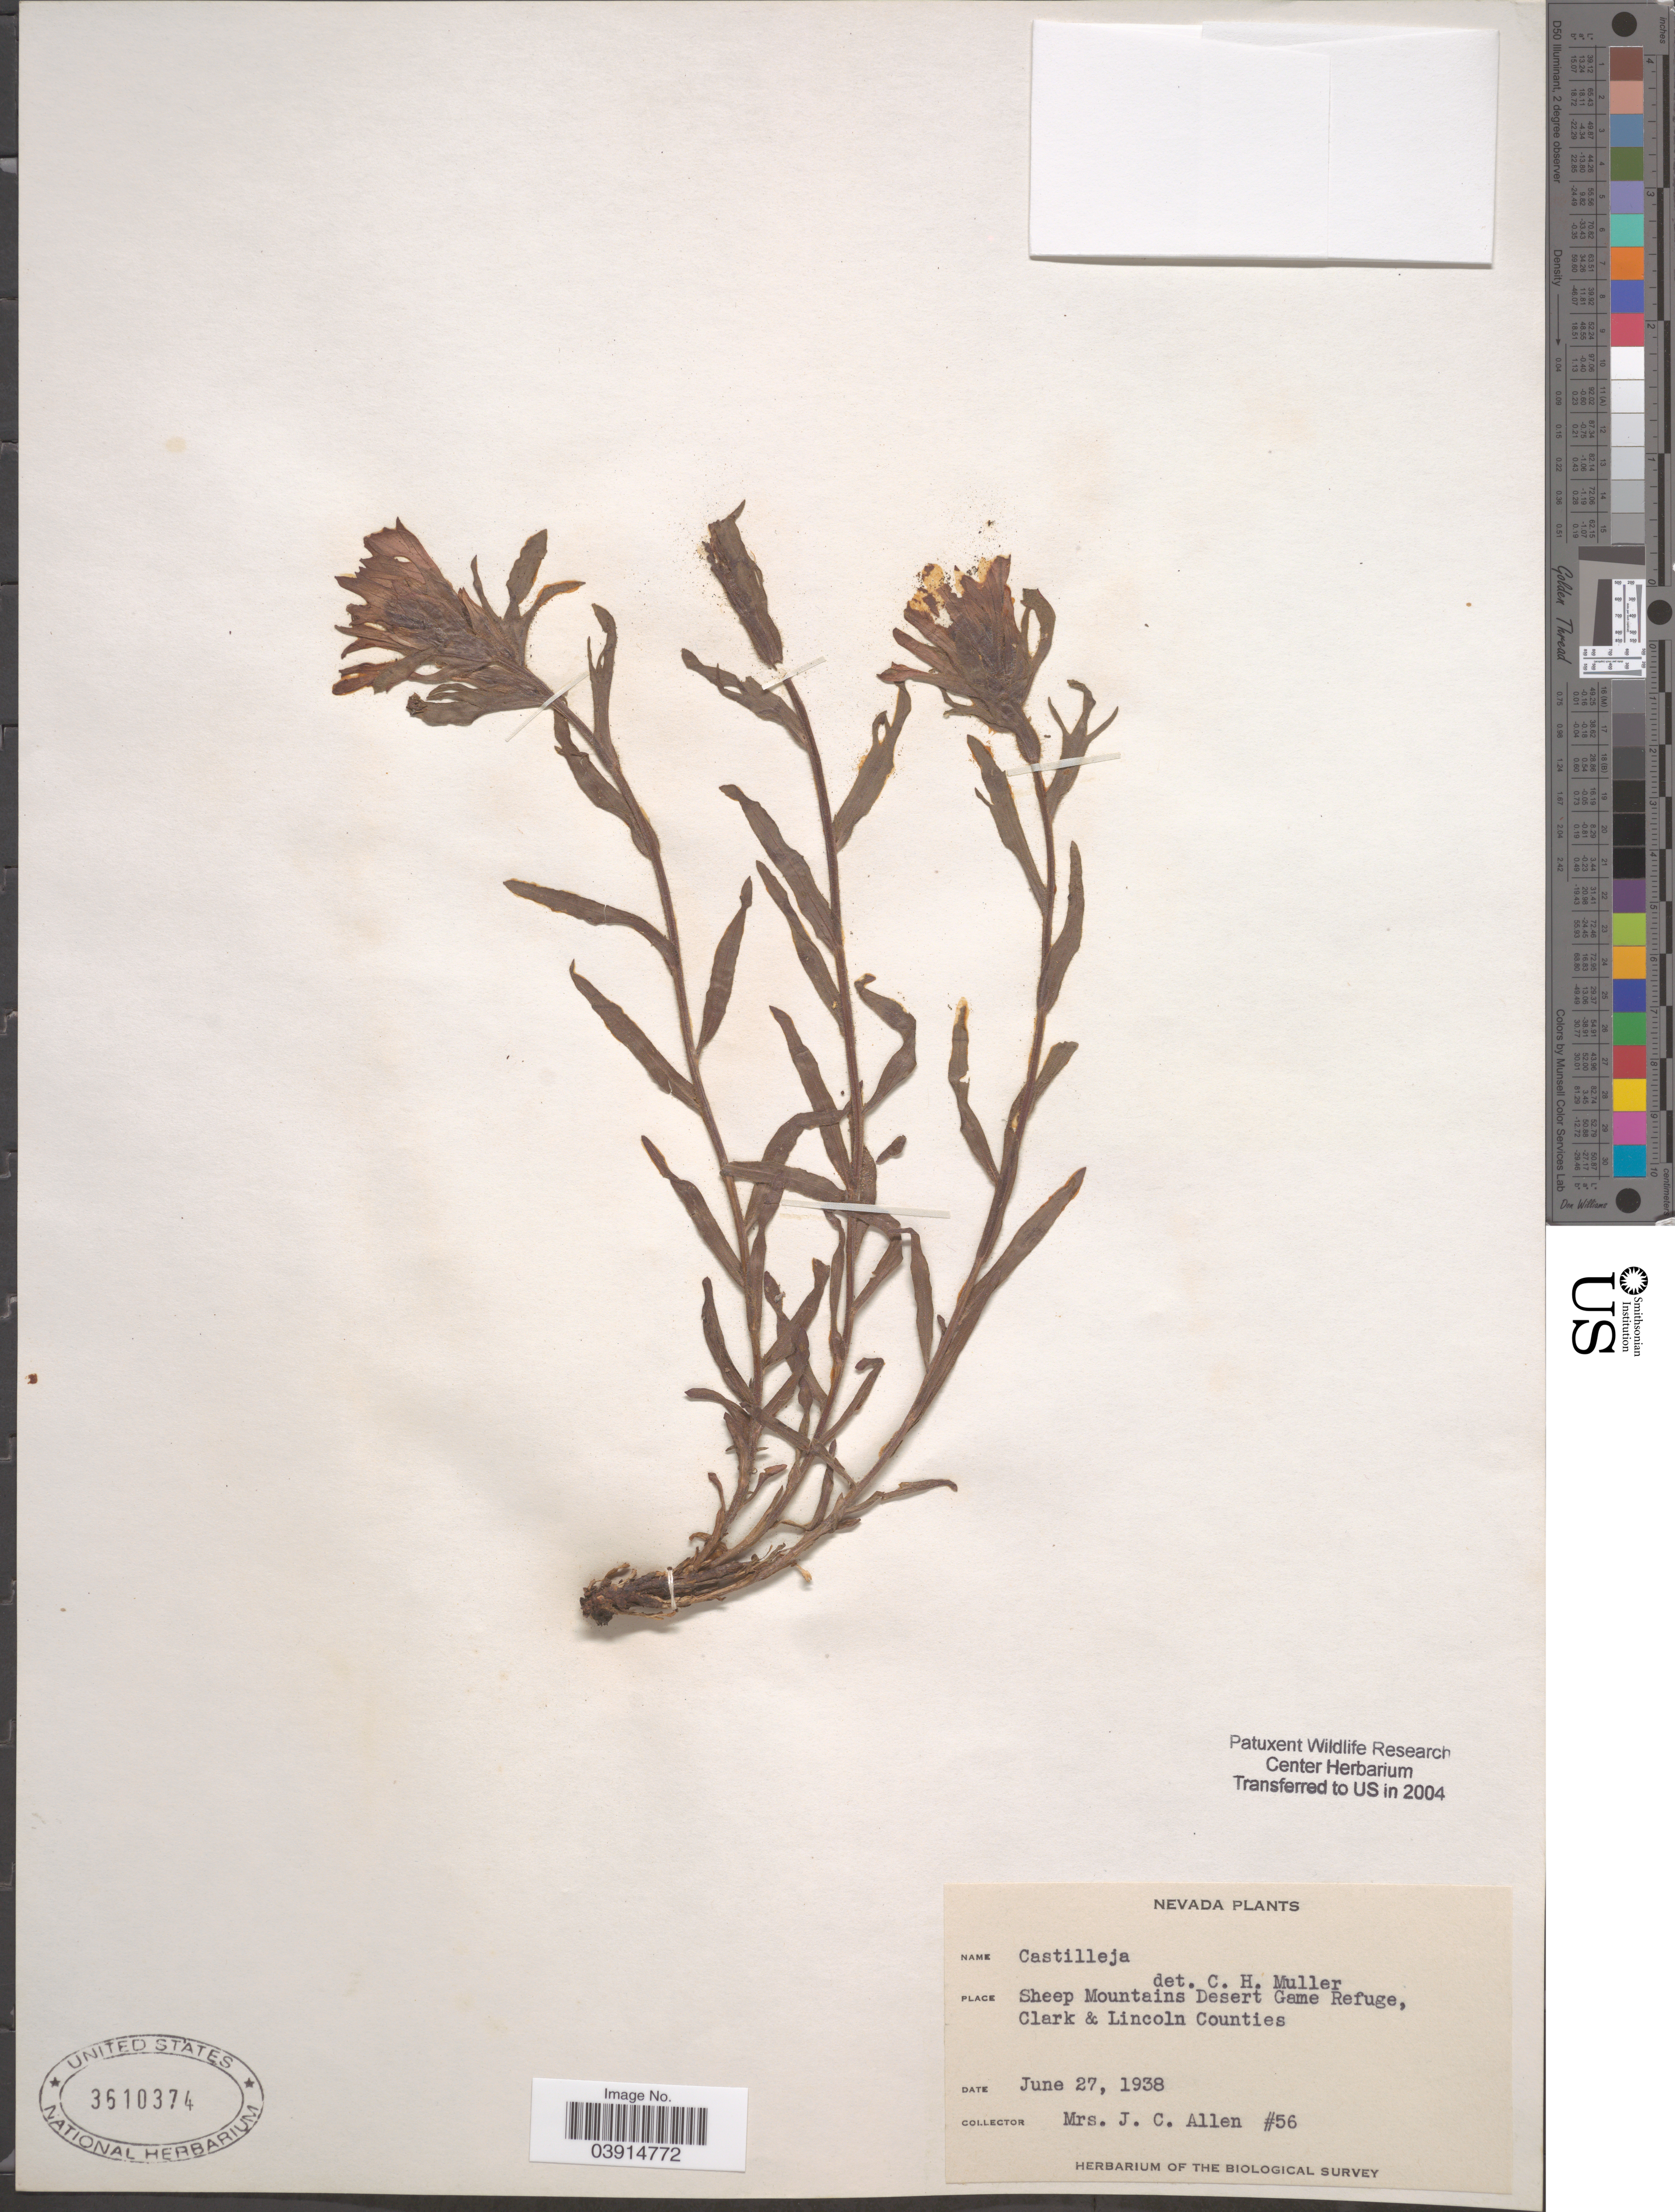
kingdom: Plantae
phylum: Tracheophyta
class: Magnoliopsida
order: Lamiales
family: Orobanchaceae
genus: Castilleja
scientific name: Castilleja sp.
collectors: Mrs. J. C. Allen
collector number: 56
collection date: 1938-06-27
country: United States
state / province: Nevada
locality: Sheep Mountains Desert Game Refuge, Clark & Lincoln Counties.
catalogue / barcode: US 3610374